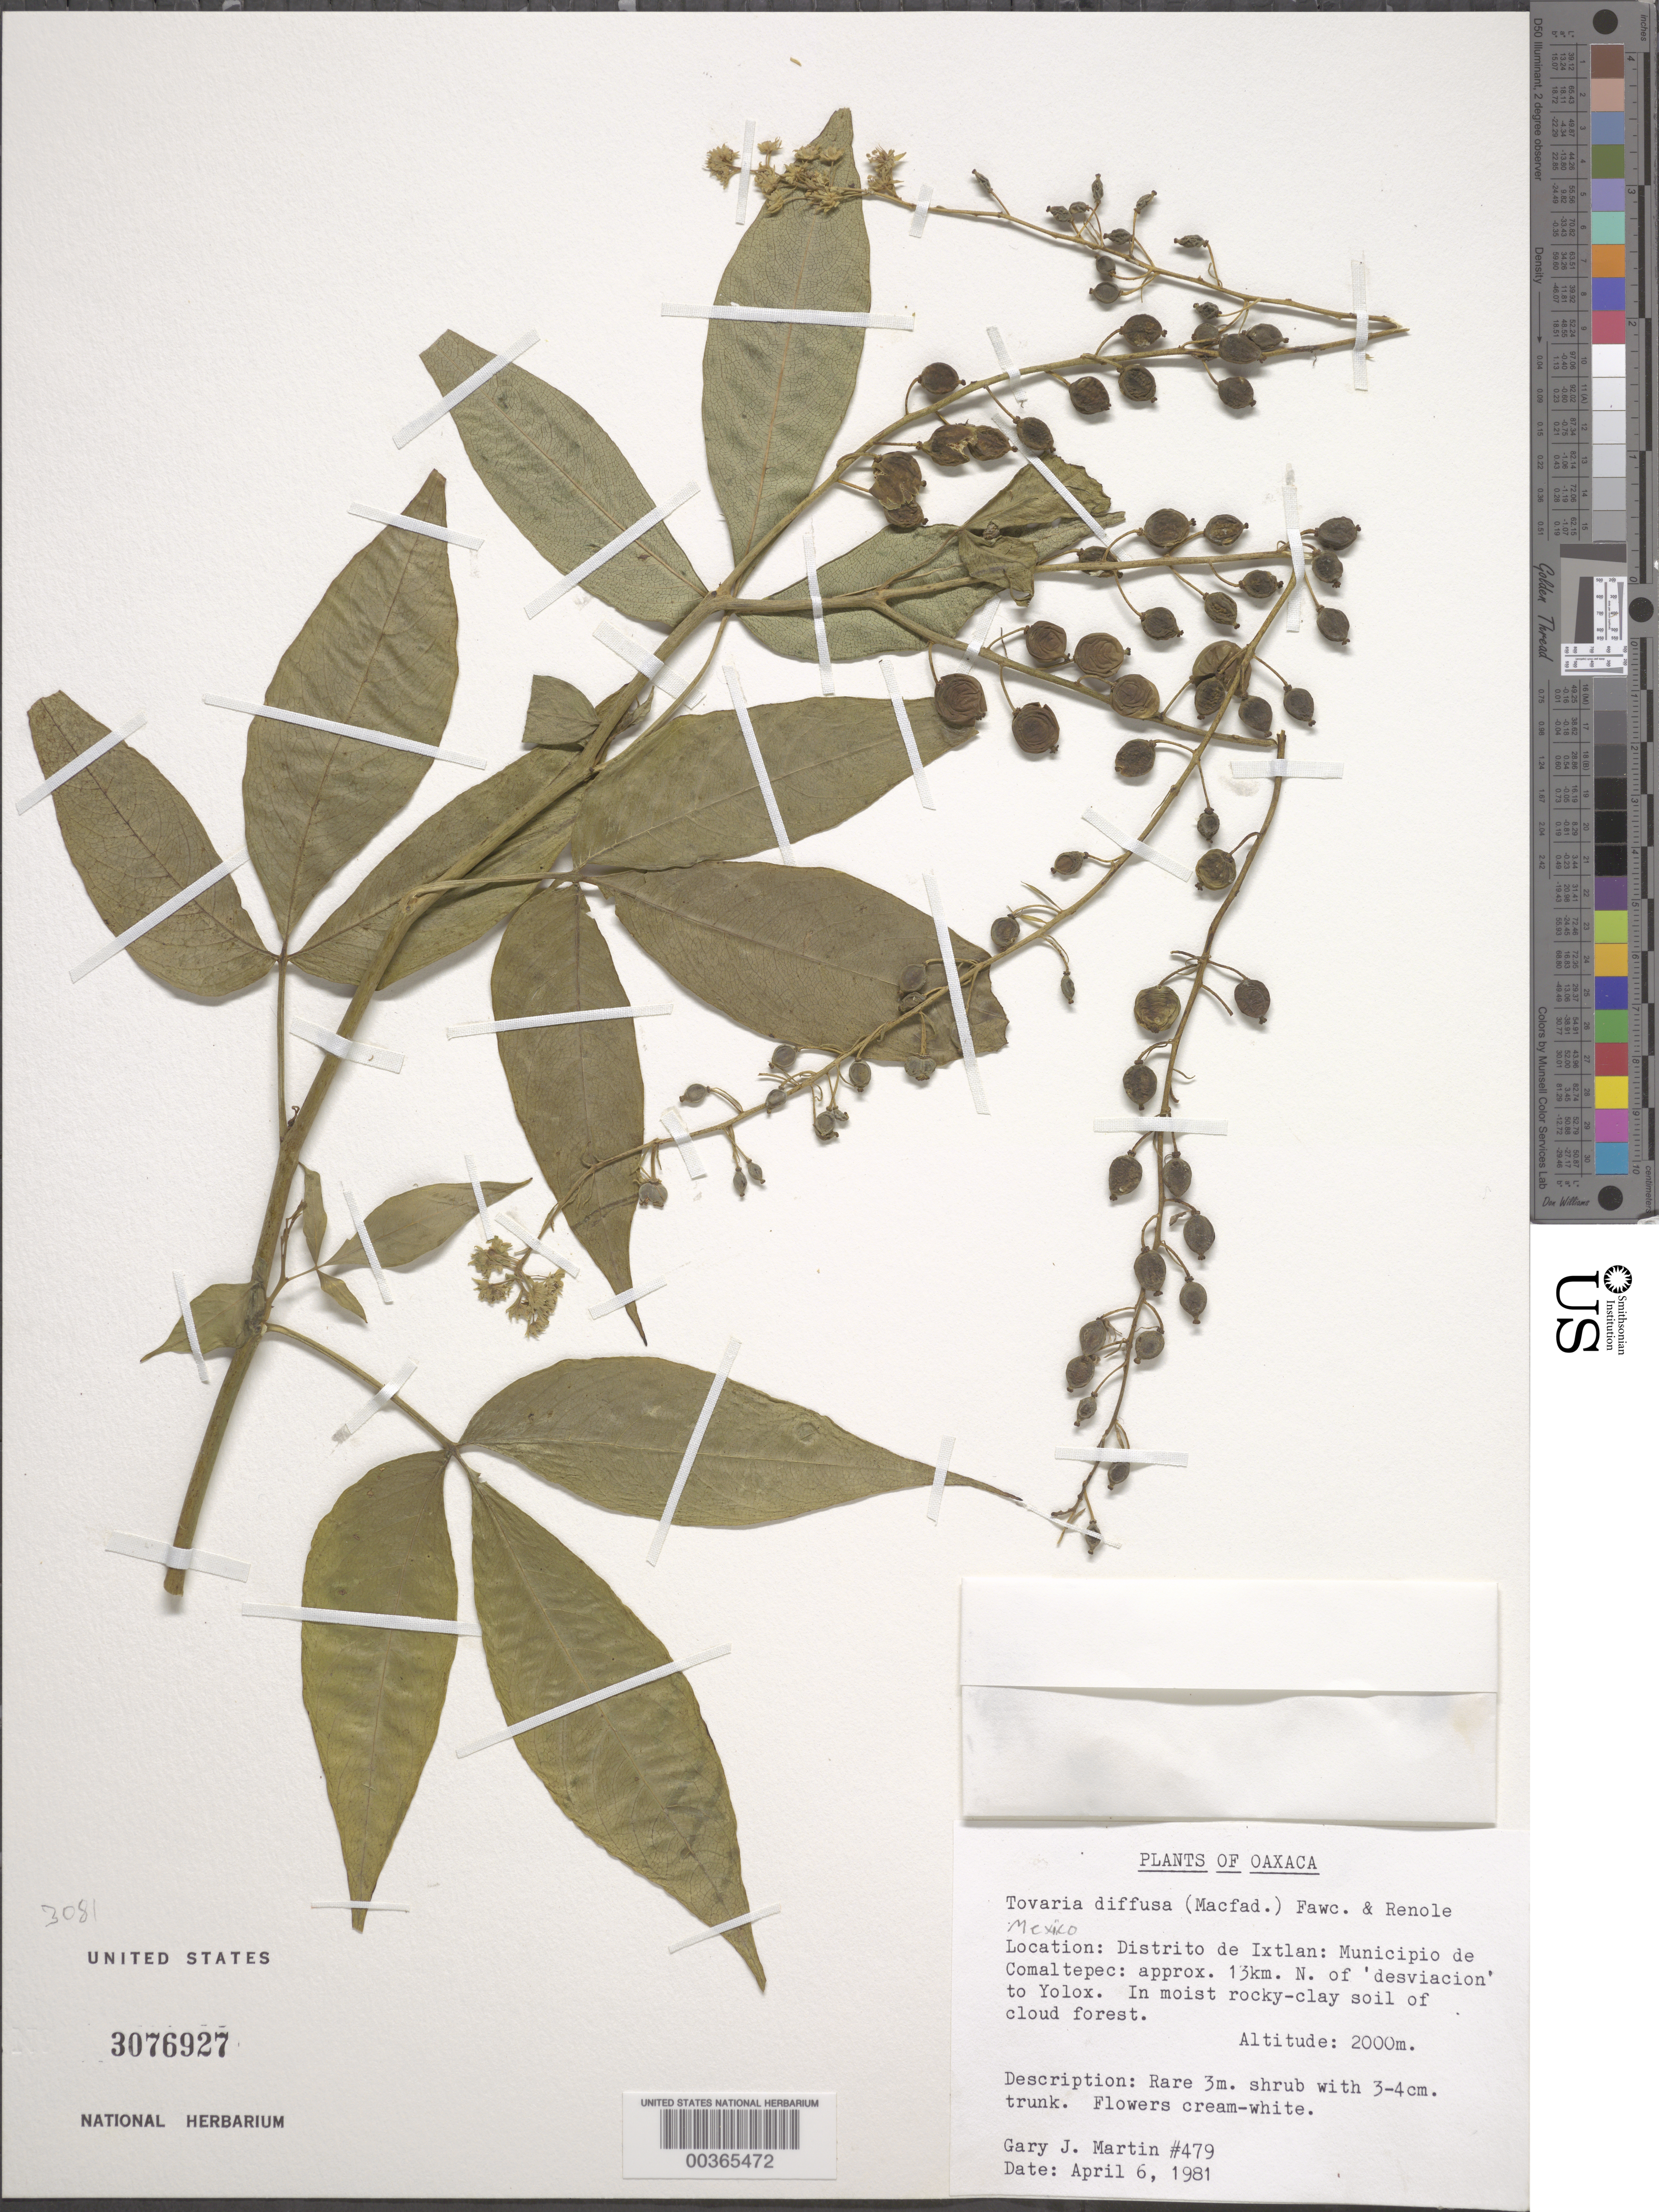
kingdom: Plantae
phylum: Tracheophyta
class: Magnoliopsida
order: Brassicales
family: Tovariaceae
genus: Tovaria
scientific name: Tovaria diffusa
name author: (Macfad.) Fawc. & Rendle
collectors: G. J. Martin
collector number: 479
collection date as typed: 06 Apr 1981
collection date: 1981-04-06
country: Mexico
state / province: Oaxaca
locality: Dist. de Ixtlan, Mun. de Comaltepec, N of 'Desviacion' to Yolox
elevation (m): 2000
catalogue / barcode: US 3076927